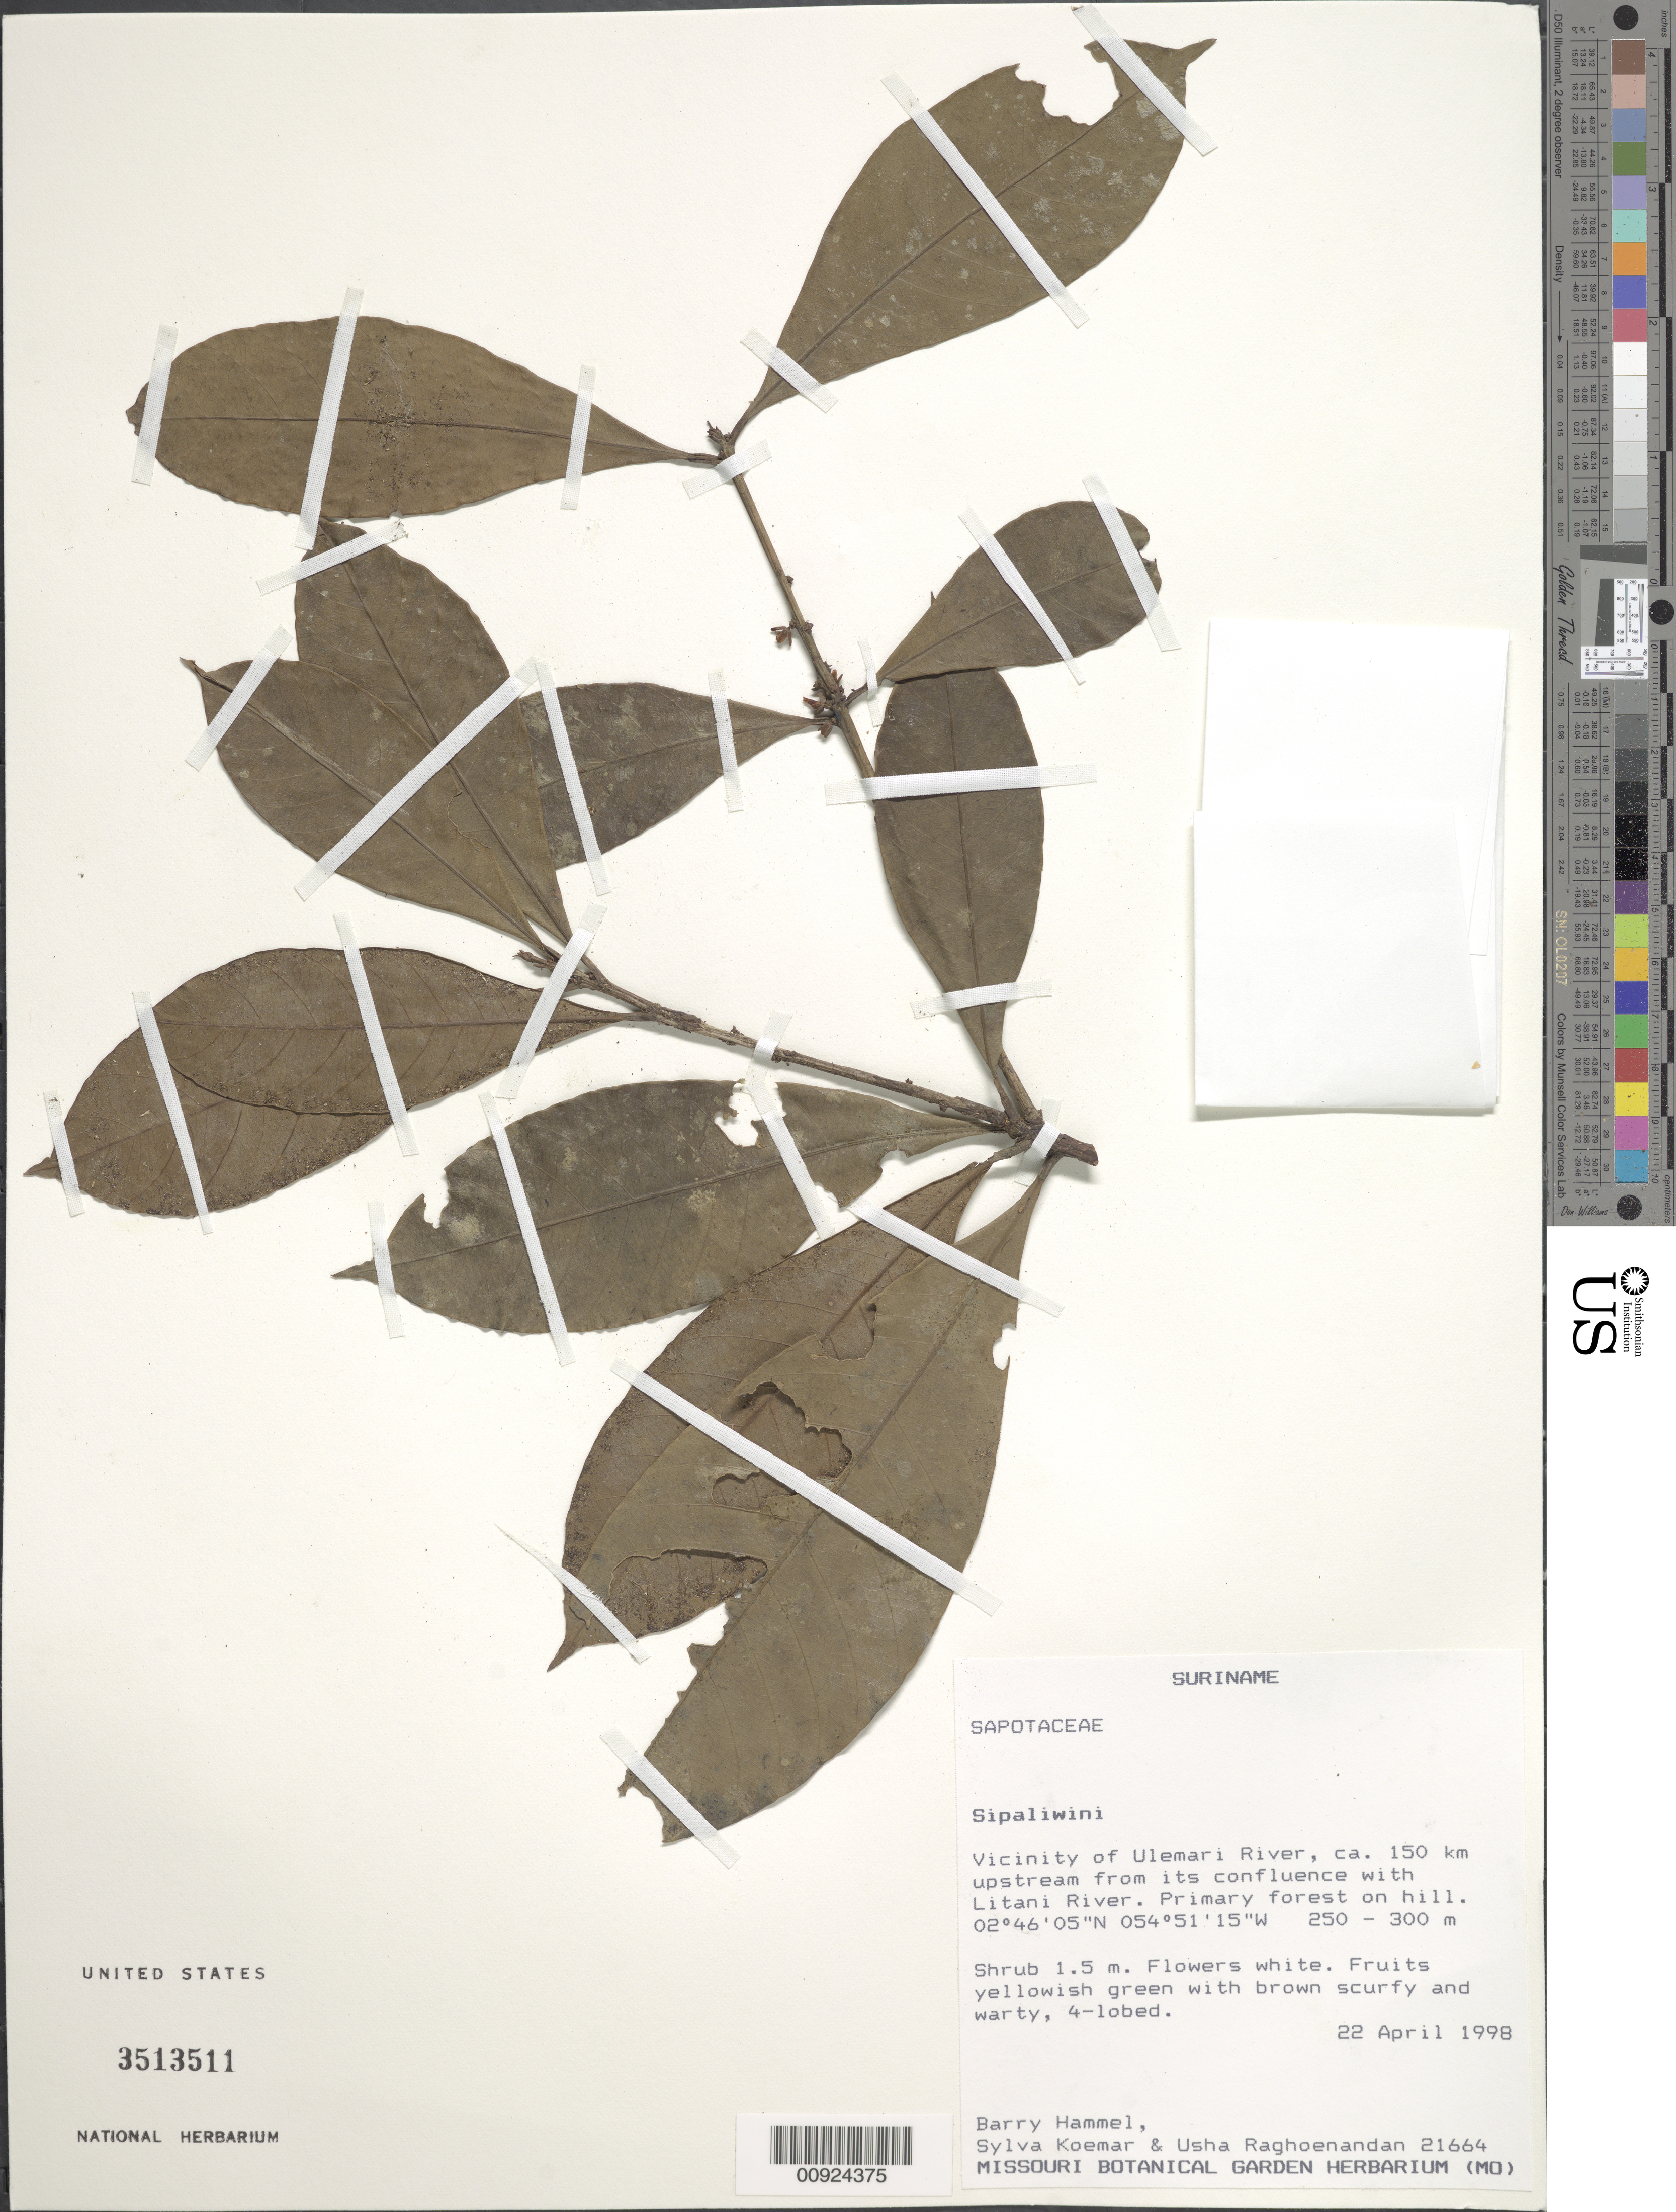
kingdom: Plantae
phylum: Tracheophyta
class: Magnoliopsida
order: Ericales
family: Sapotaceae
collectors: B. Hammel & U. Raghoenandan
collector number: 21664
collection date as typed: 22-Apr-98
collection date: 1998-04-22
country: Suriname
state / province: Sipaliwini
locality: Ulemari R. vic, ca 150 km upstream from its confluence with Litani R.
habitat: Primary forest on hill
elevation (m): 250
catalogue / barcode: US 3513511